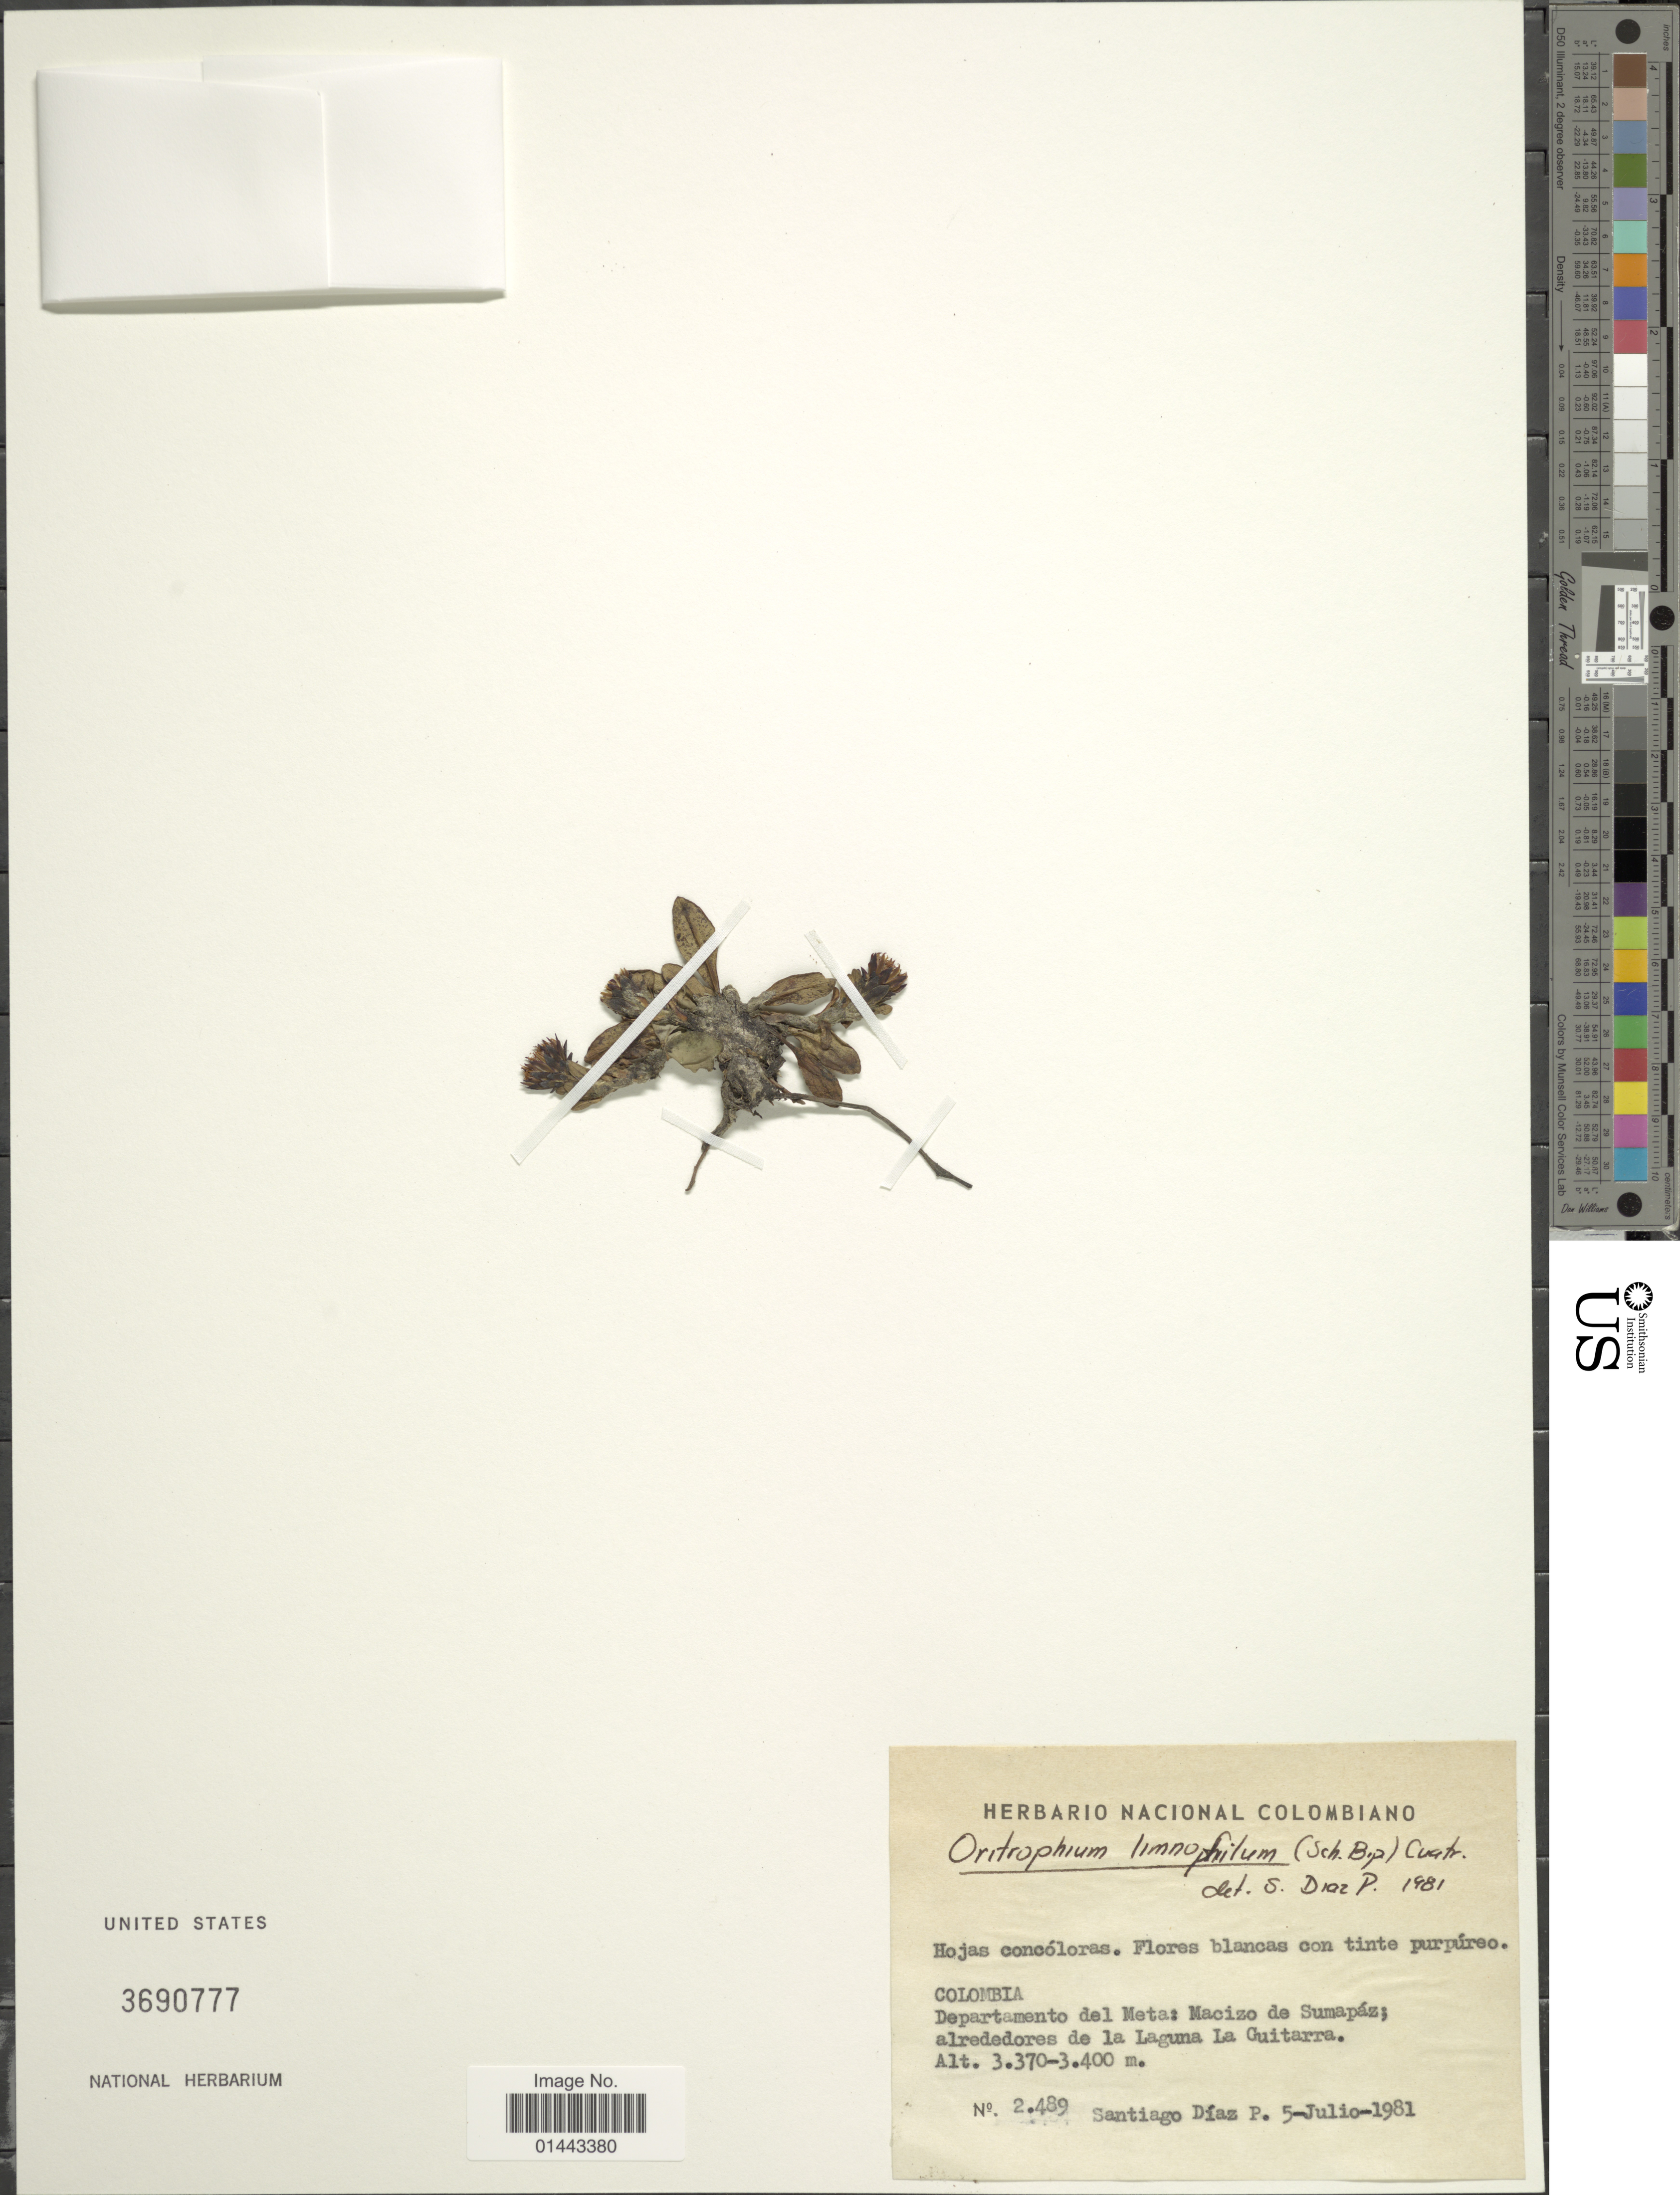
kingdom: Plantae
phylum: Tracheophyta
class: Magnoliopsida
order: Asterales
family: Asteraceae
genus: Oritrophium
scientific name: Oritrophium limnophilum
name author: (Sch. Bip.) Cuatrec.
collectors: S. Díaz Píedrahíta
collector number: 2489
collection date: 1981-07-05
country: Colombia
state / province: Meta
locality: Macizo de Sumapaz; alrededores de la Laguna La Guitarra.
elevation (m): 3370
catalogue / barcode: US 3690777